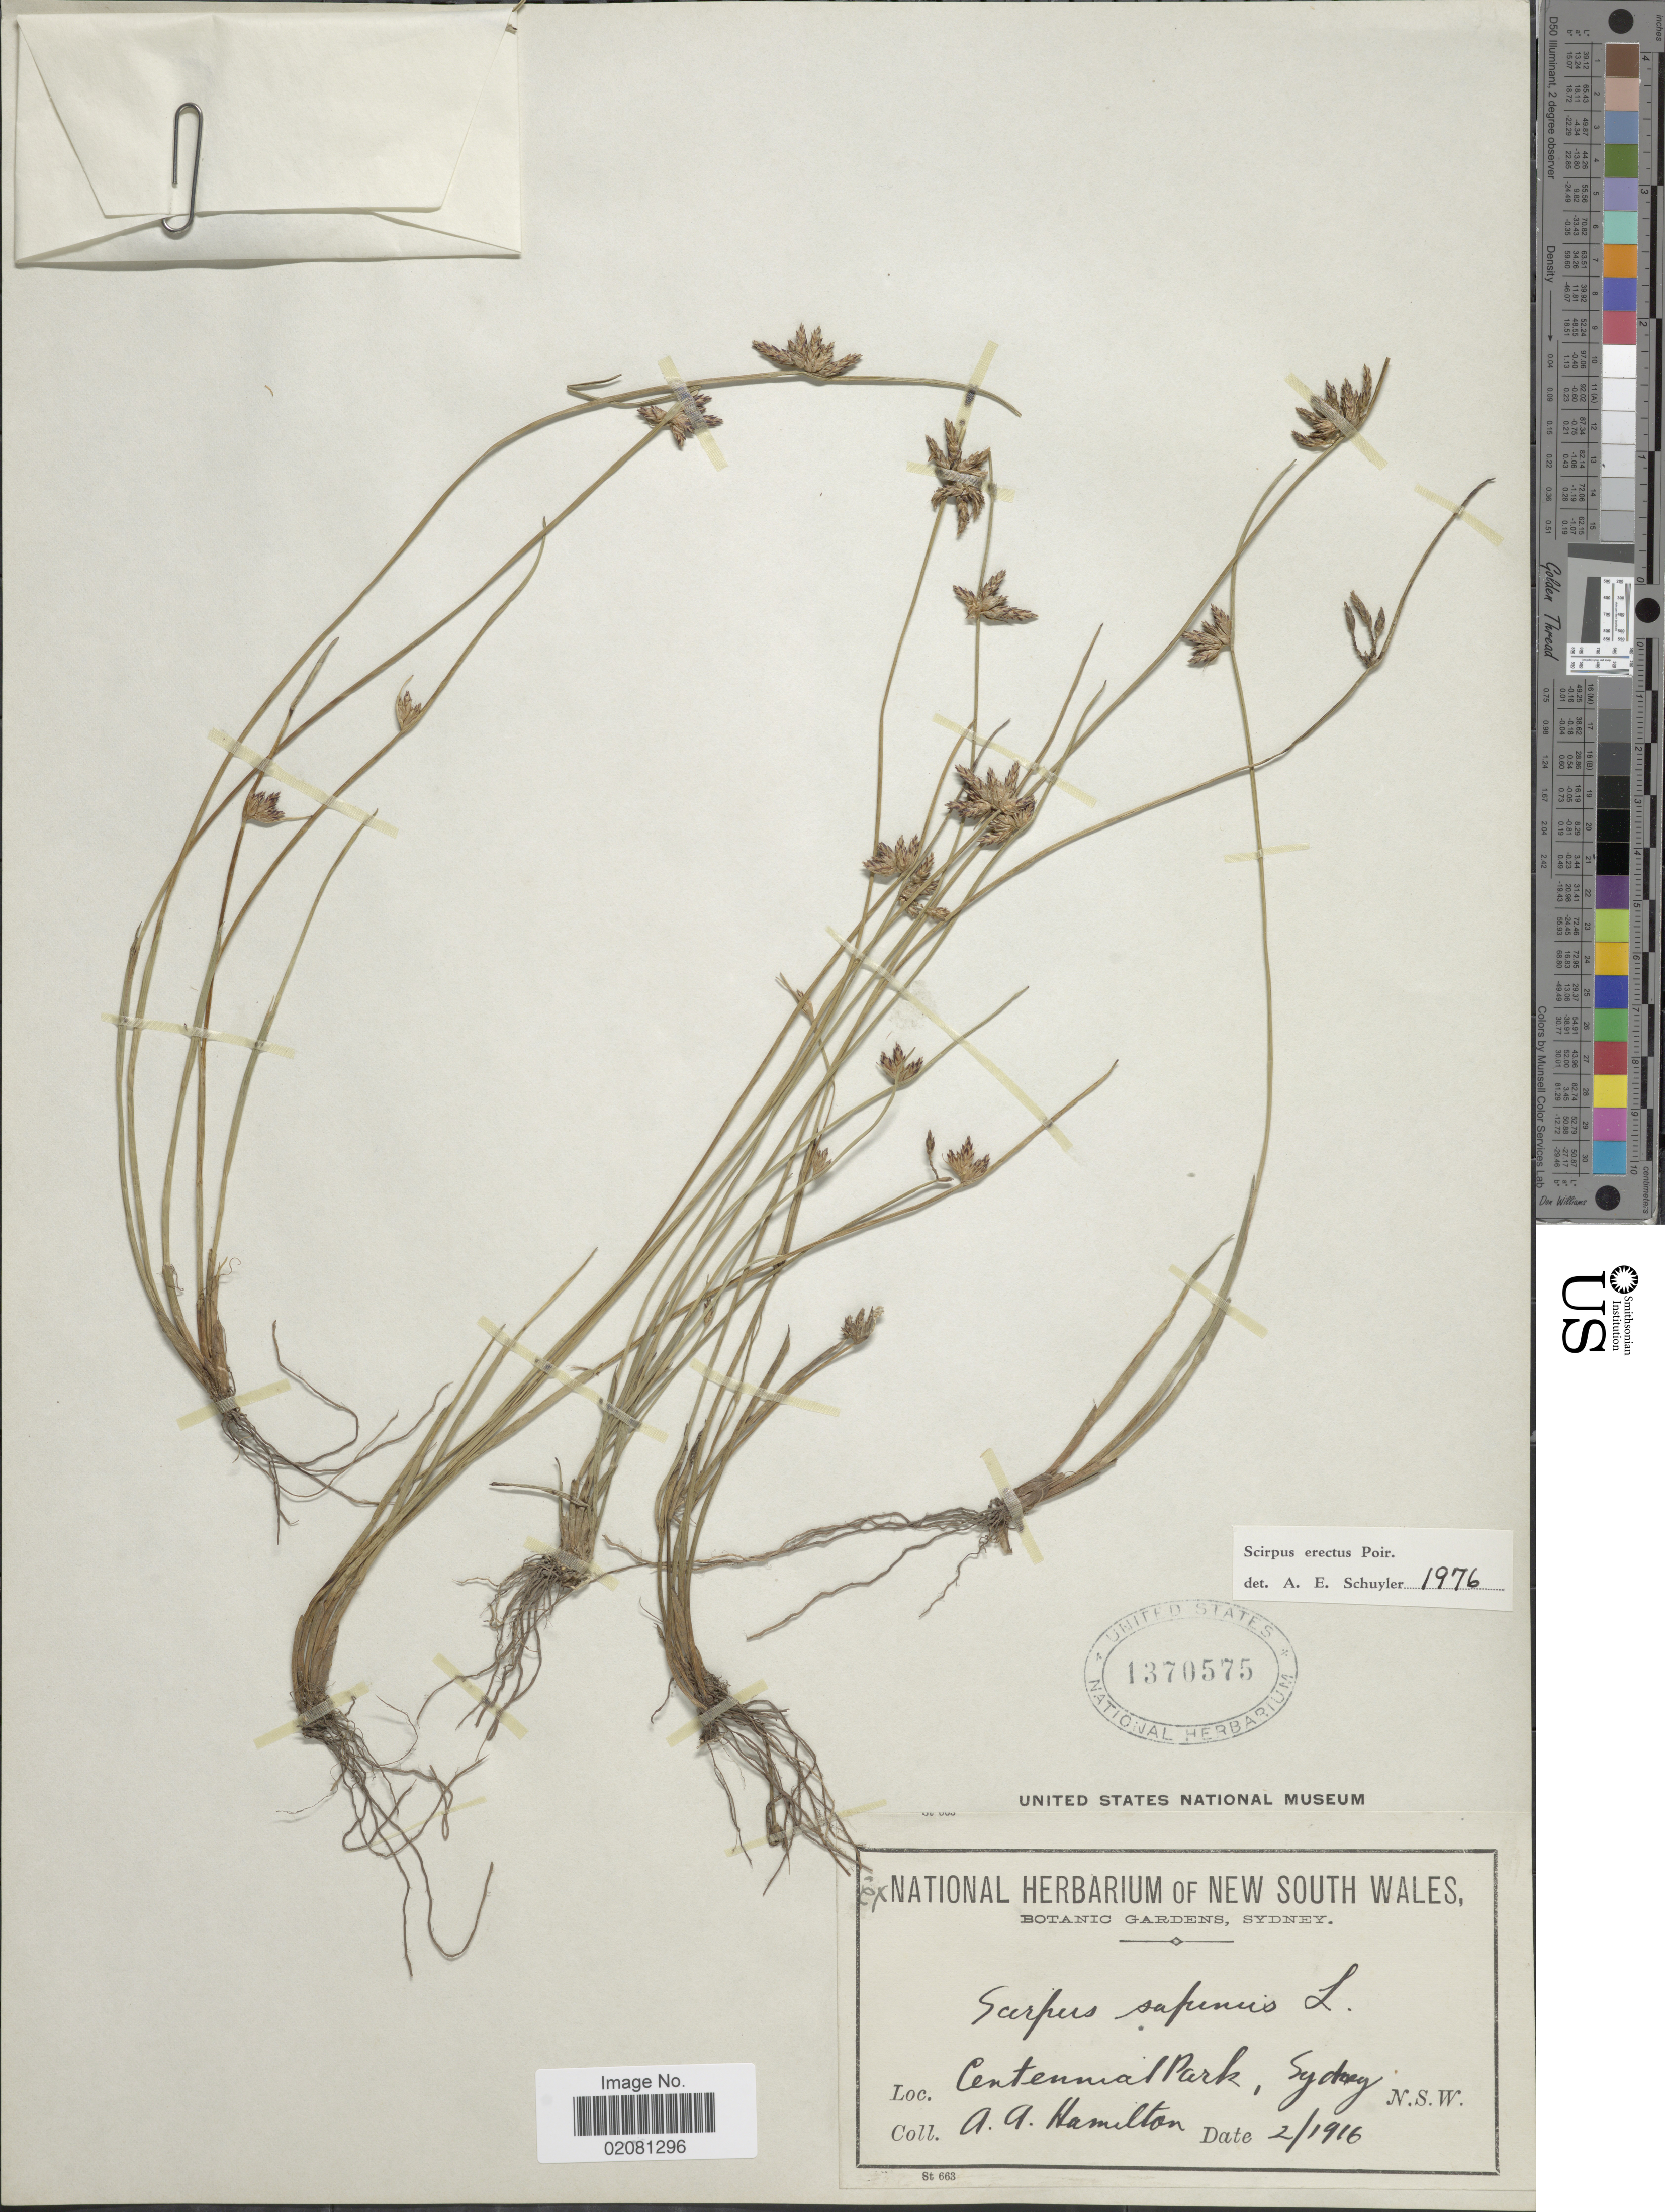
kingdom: Plantae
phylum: Tracheophyta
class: Liliopsida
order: Poales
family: Cyperaceae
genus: Schoenoplectus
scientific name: Schoenoplectus erectus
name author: (Poir.) Palla ex J. Raynal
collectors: A. A. Hamilton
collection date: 1916-02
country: Australia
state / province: New South Wales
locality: Centennial Park, Sydney.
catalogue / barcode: US 1370575